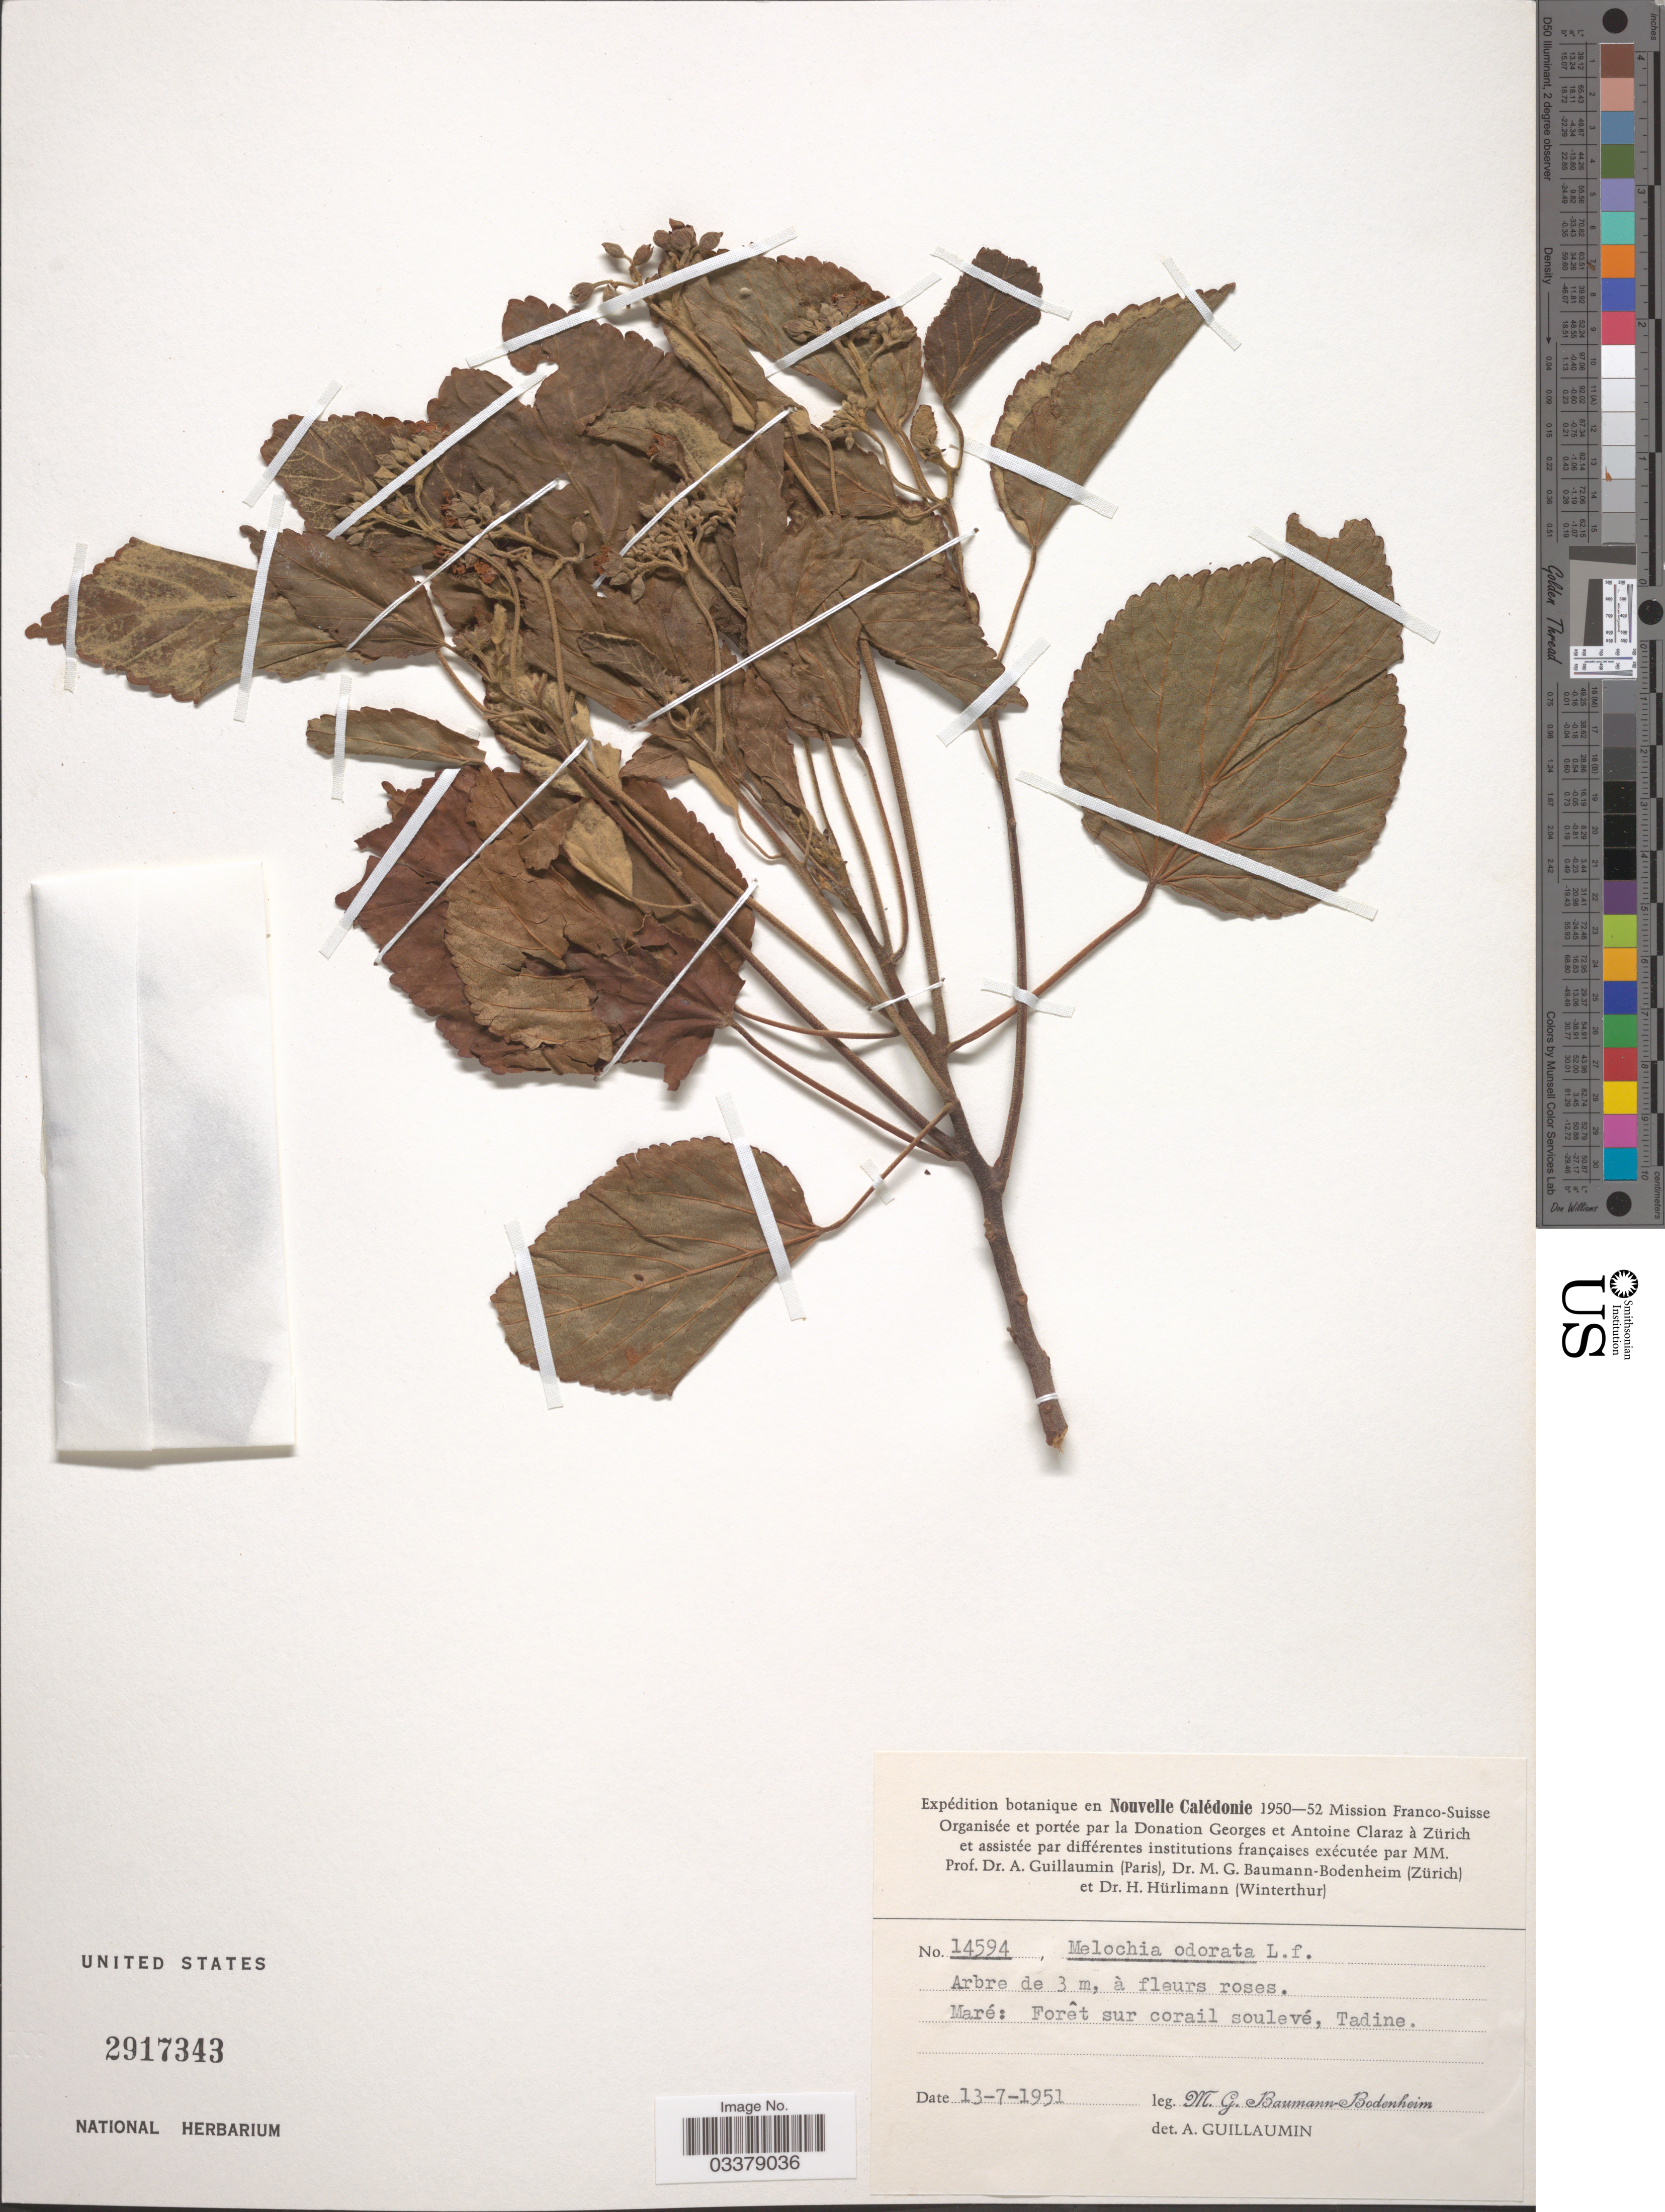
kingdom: Plantae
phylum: Tracheophyta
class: Magnoliopsida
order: Malvales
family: Malvaceae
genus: Melochia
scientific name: Melochia odorata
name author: L. f.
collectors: A. Guillaumin & M. G. Baumann-Bodenheim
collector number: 14594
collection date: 1951-07-13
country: New Caledonia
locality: Nouvelle Calédonie. Maré: Forêt sur corail soulevé, Tadine.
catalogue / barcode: US 2917343